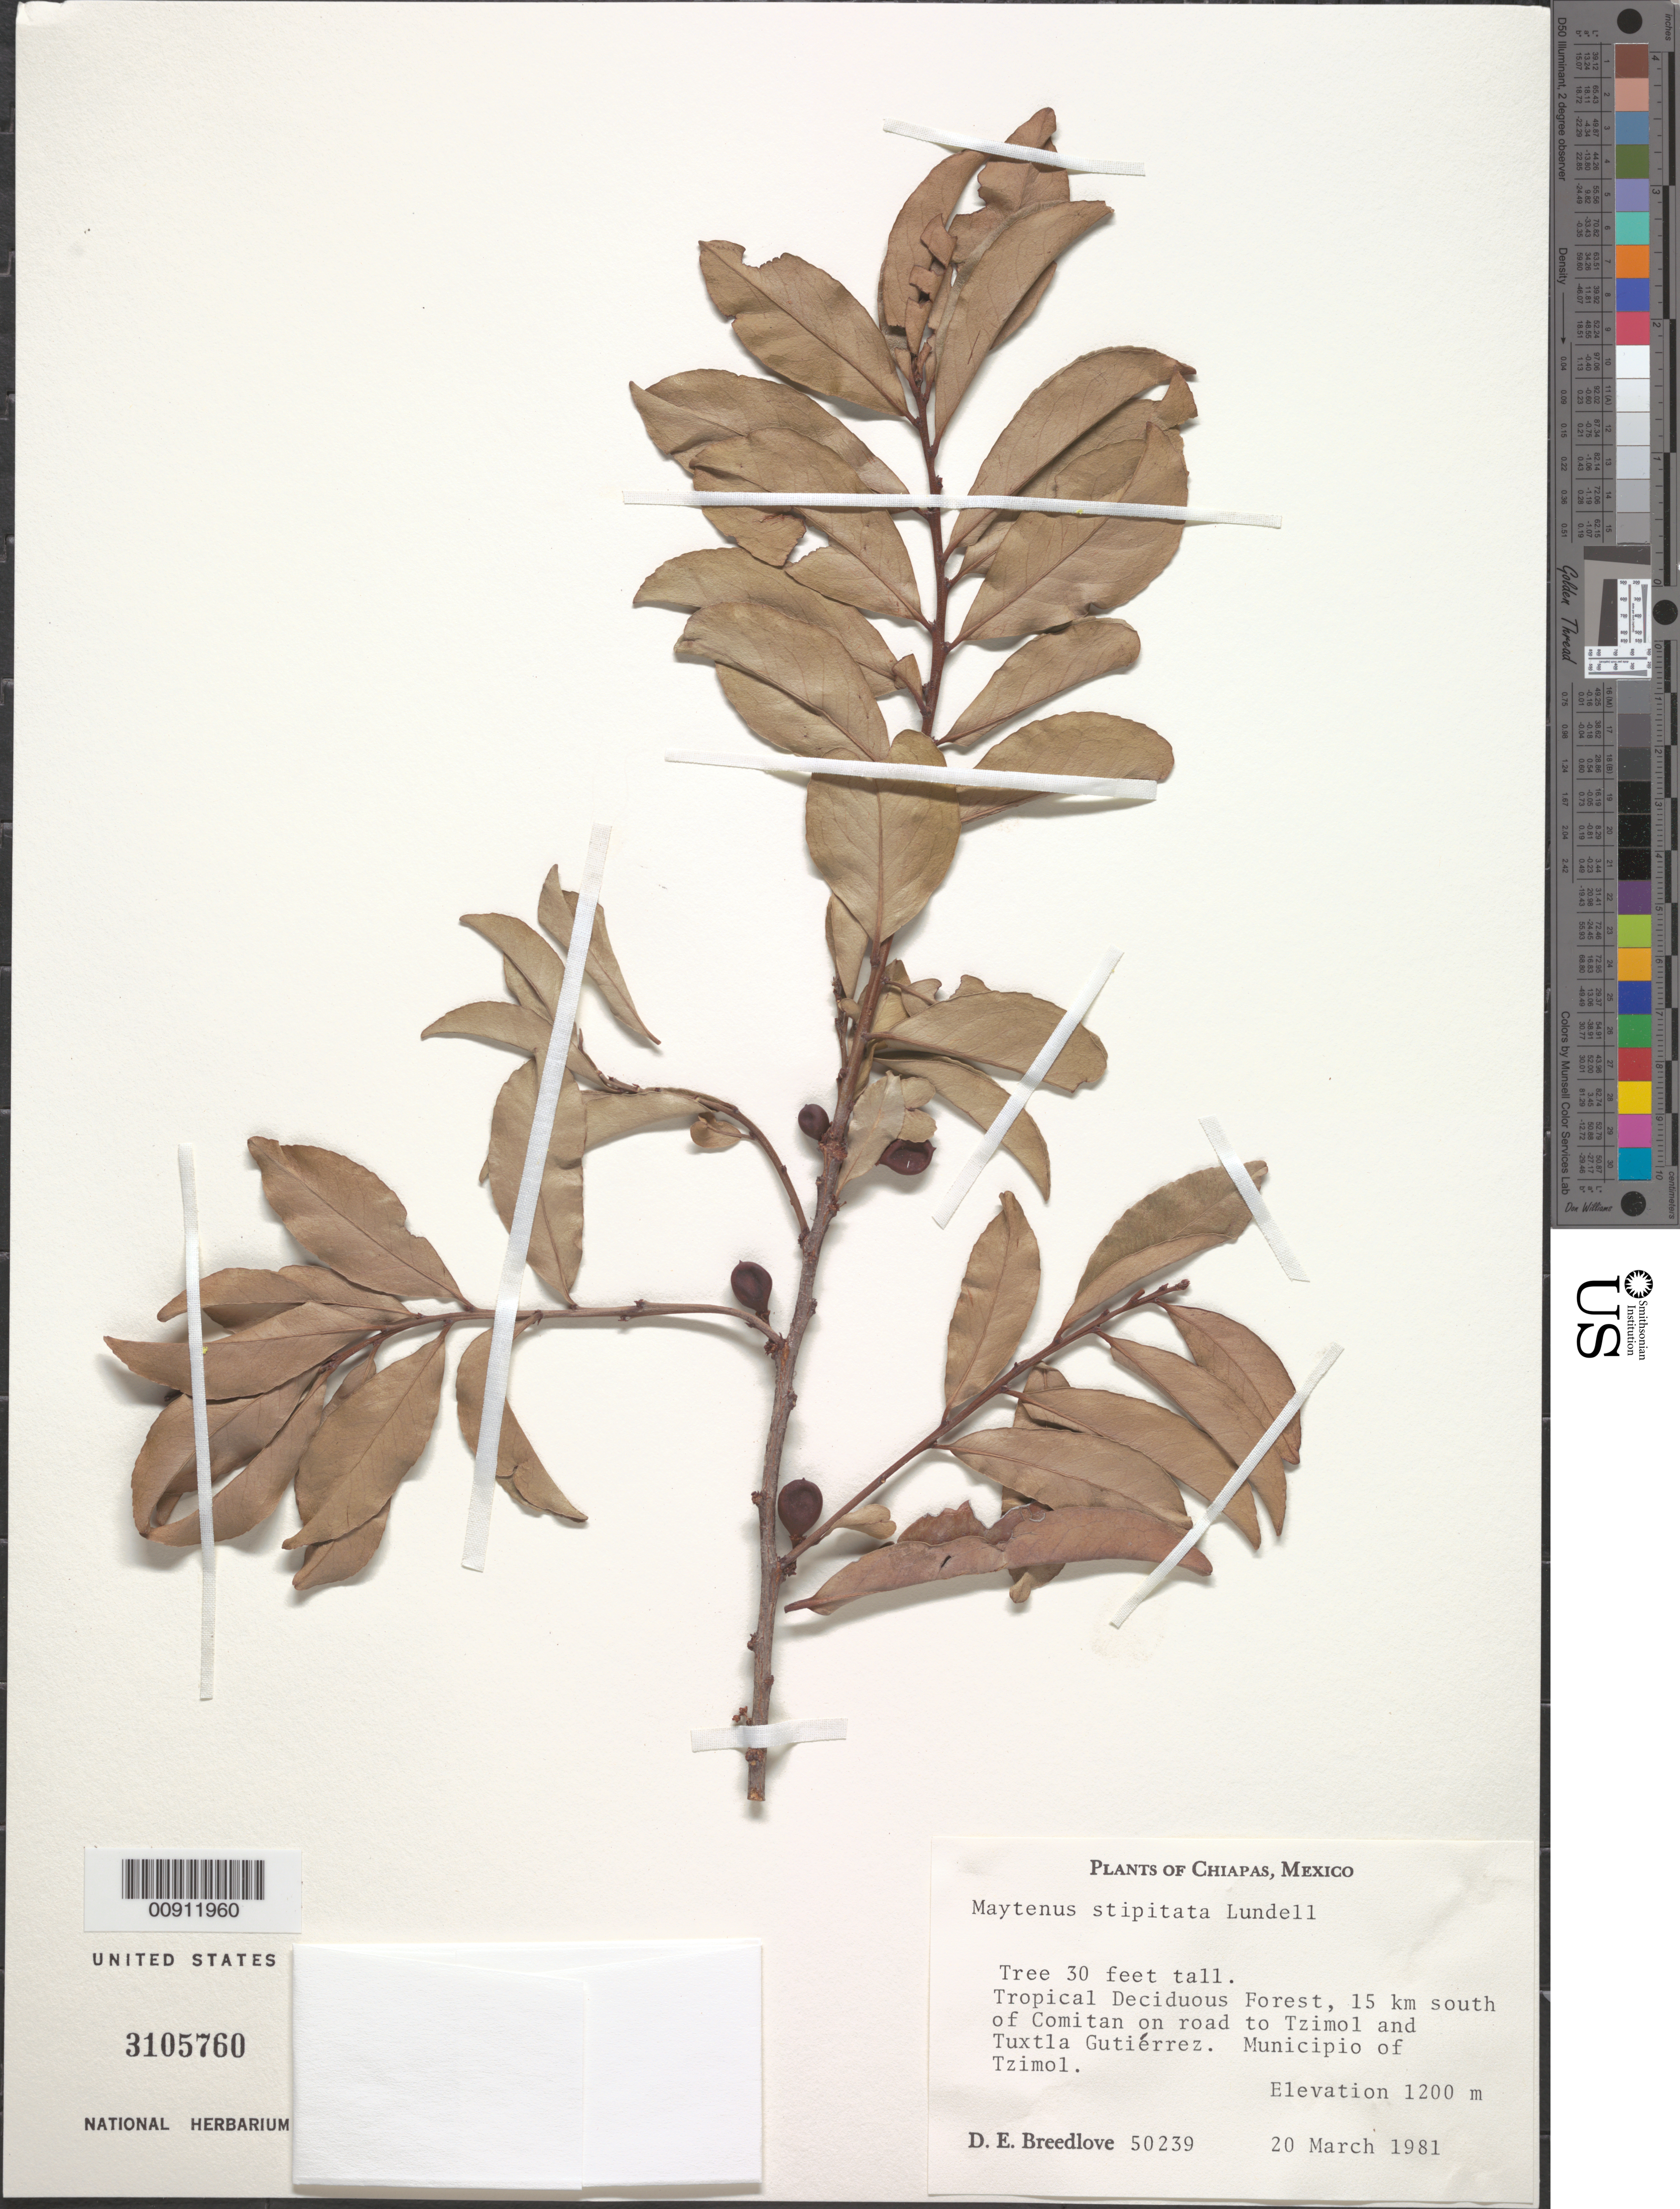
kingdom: Plantae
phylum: Tracheophyta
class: Magnoliopsida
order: Celastrales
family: Celastraceae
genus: Maytenus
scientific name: Maytenus stipitata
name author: Lundell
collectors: D. E. Breedlove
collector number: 50239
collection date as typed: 20 Mar 1981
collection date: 1981-03-20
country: Mexico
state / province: Chiapas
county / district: Tzimol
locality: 15 km south of Comitan on road to Tzimol and Tuxtla Gutiérrez. Municipio of Tzimol, Chiapas.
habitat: Tropical deciduous forest.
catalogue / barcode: US 3105760